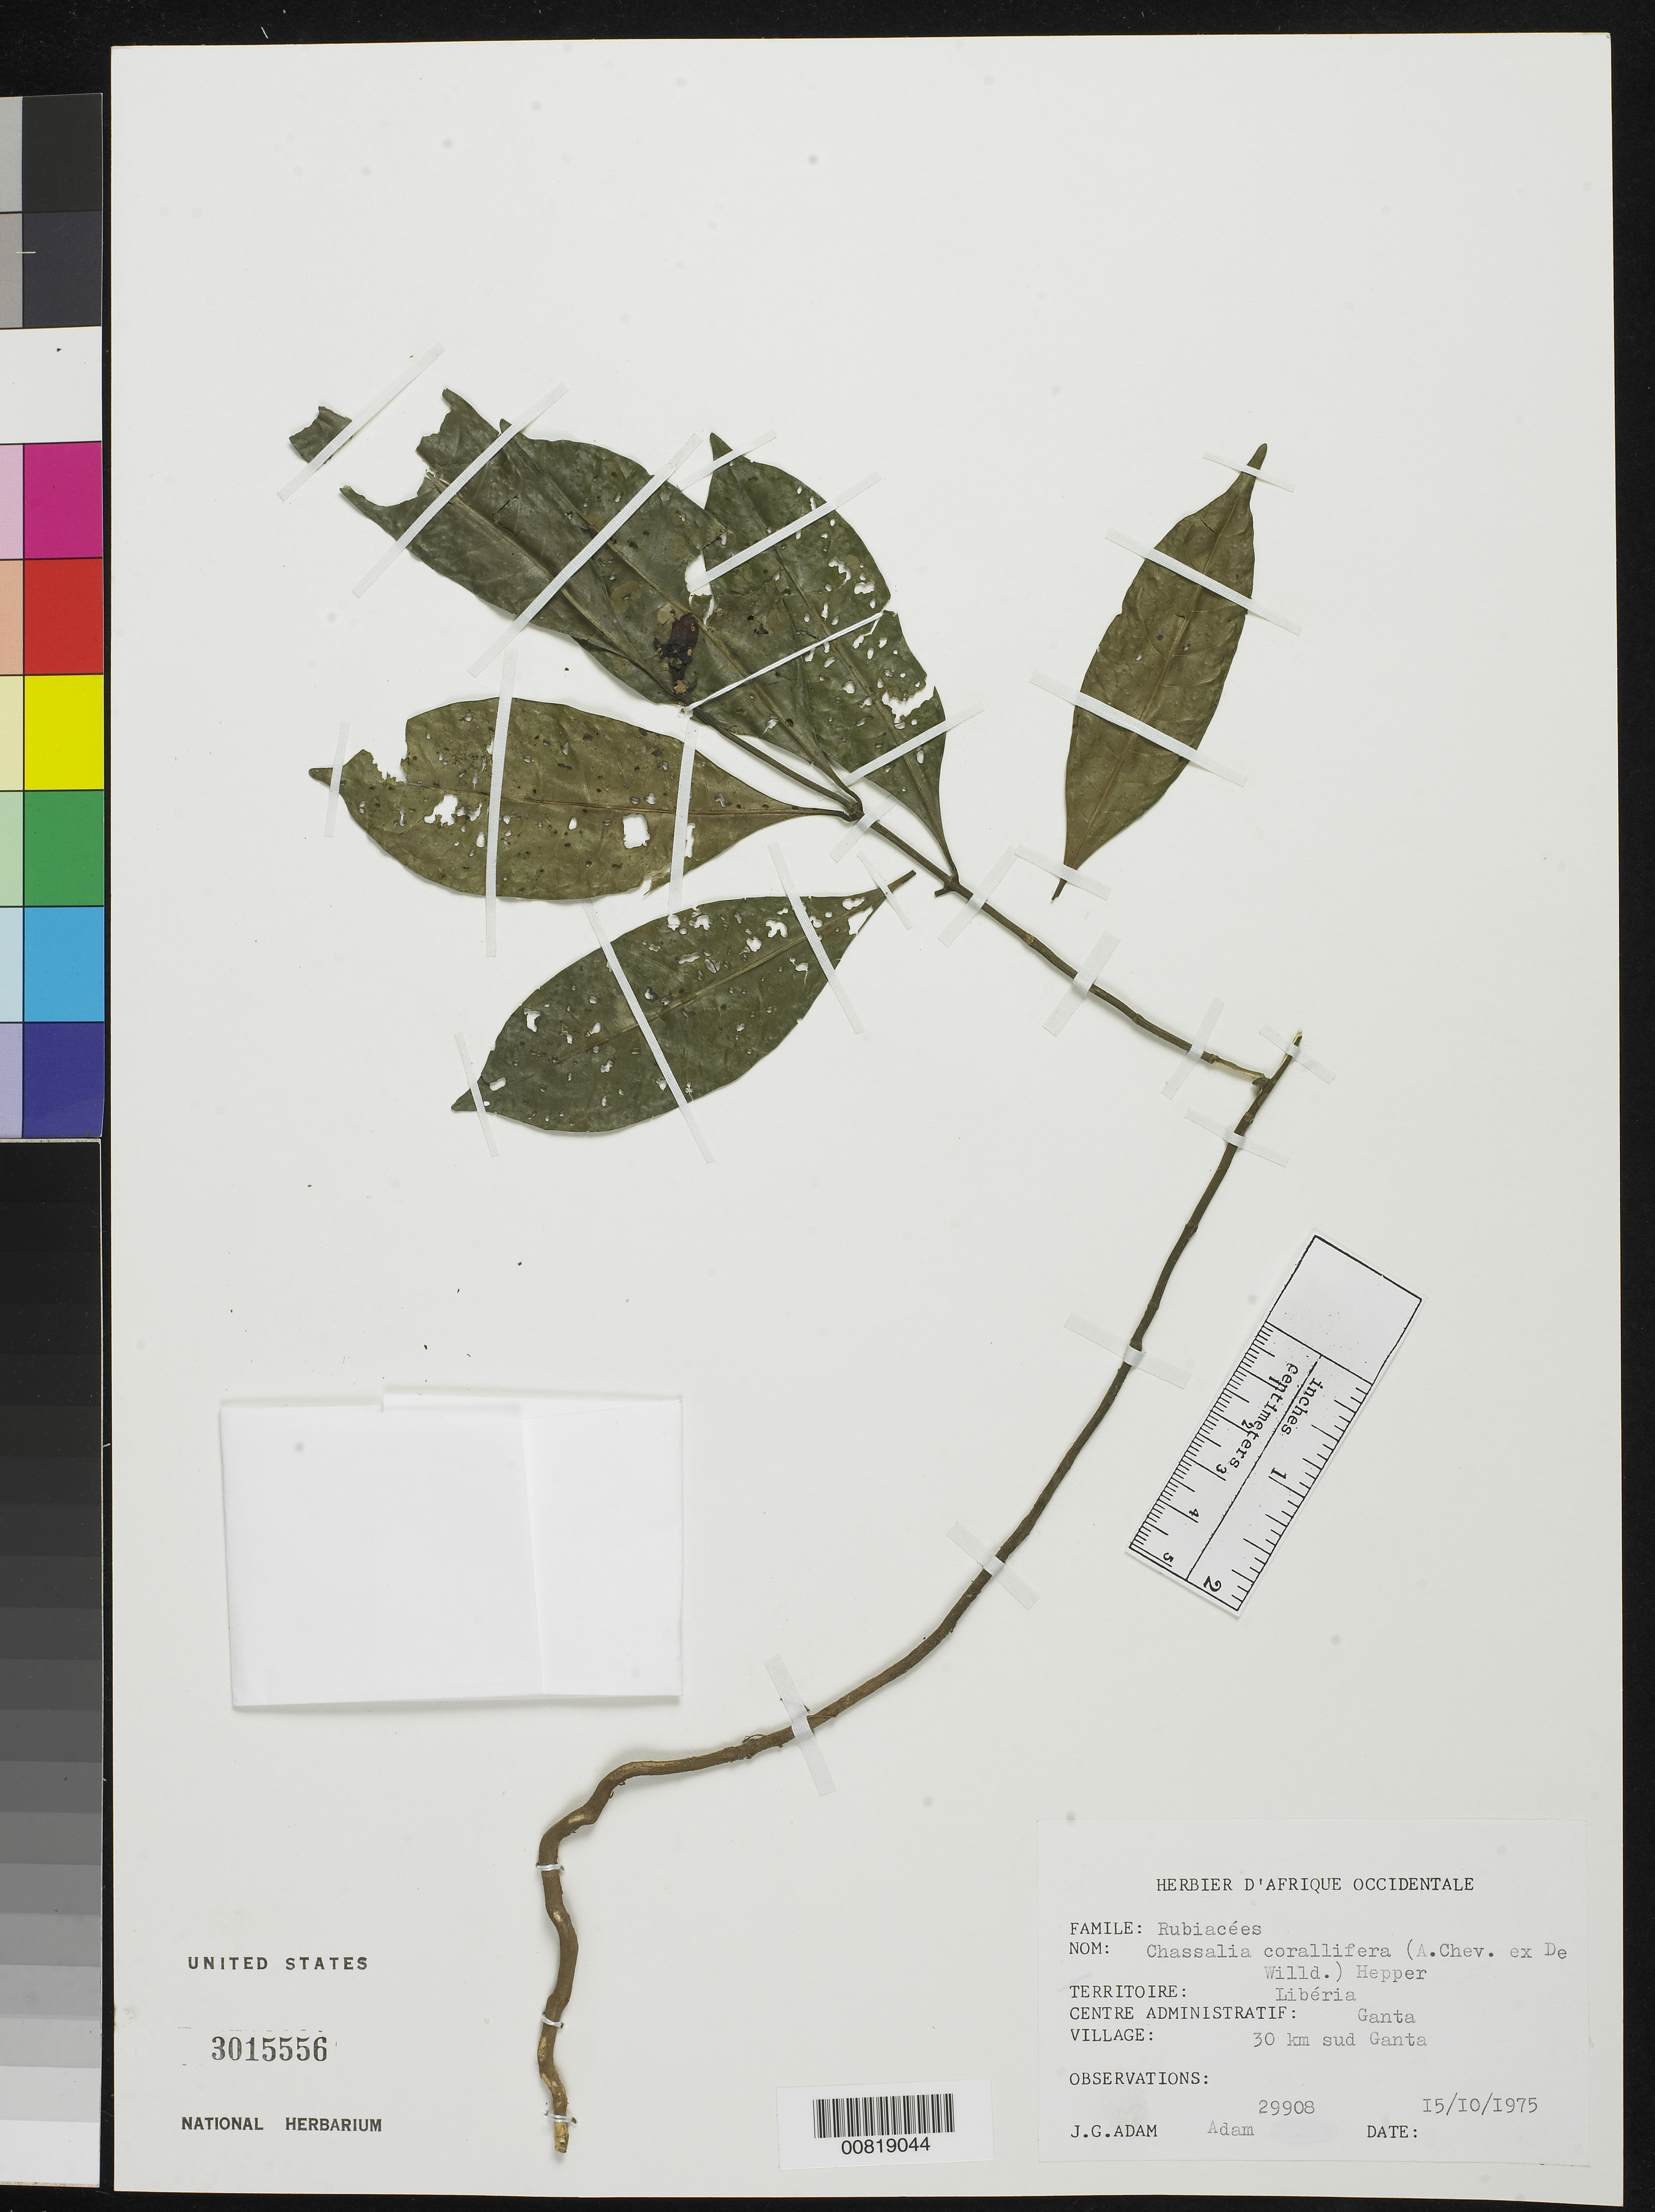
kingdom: Plantae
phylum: Tracheophyta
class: Magnoliopsida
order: Gentianales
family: Rubiaceae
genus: Chassalia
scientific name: Chassalia corallifera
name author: (De Wild. ex A. Chev.) Hepper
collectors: J. Adam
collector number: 29908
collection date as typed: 15 Oct 1975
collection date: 1975-10-15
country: Liberia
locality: Ganta, 30km S of,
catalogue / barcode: US 3015556